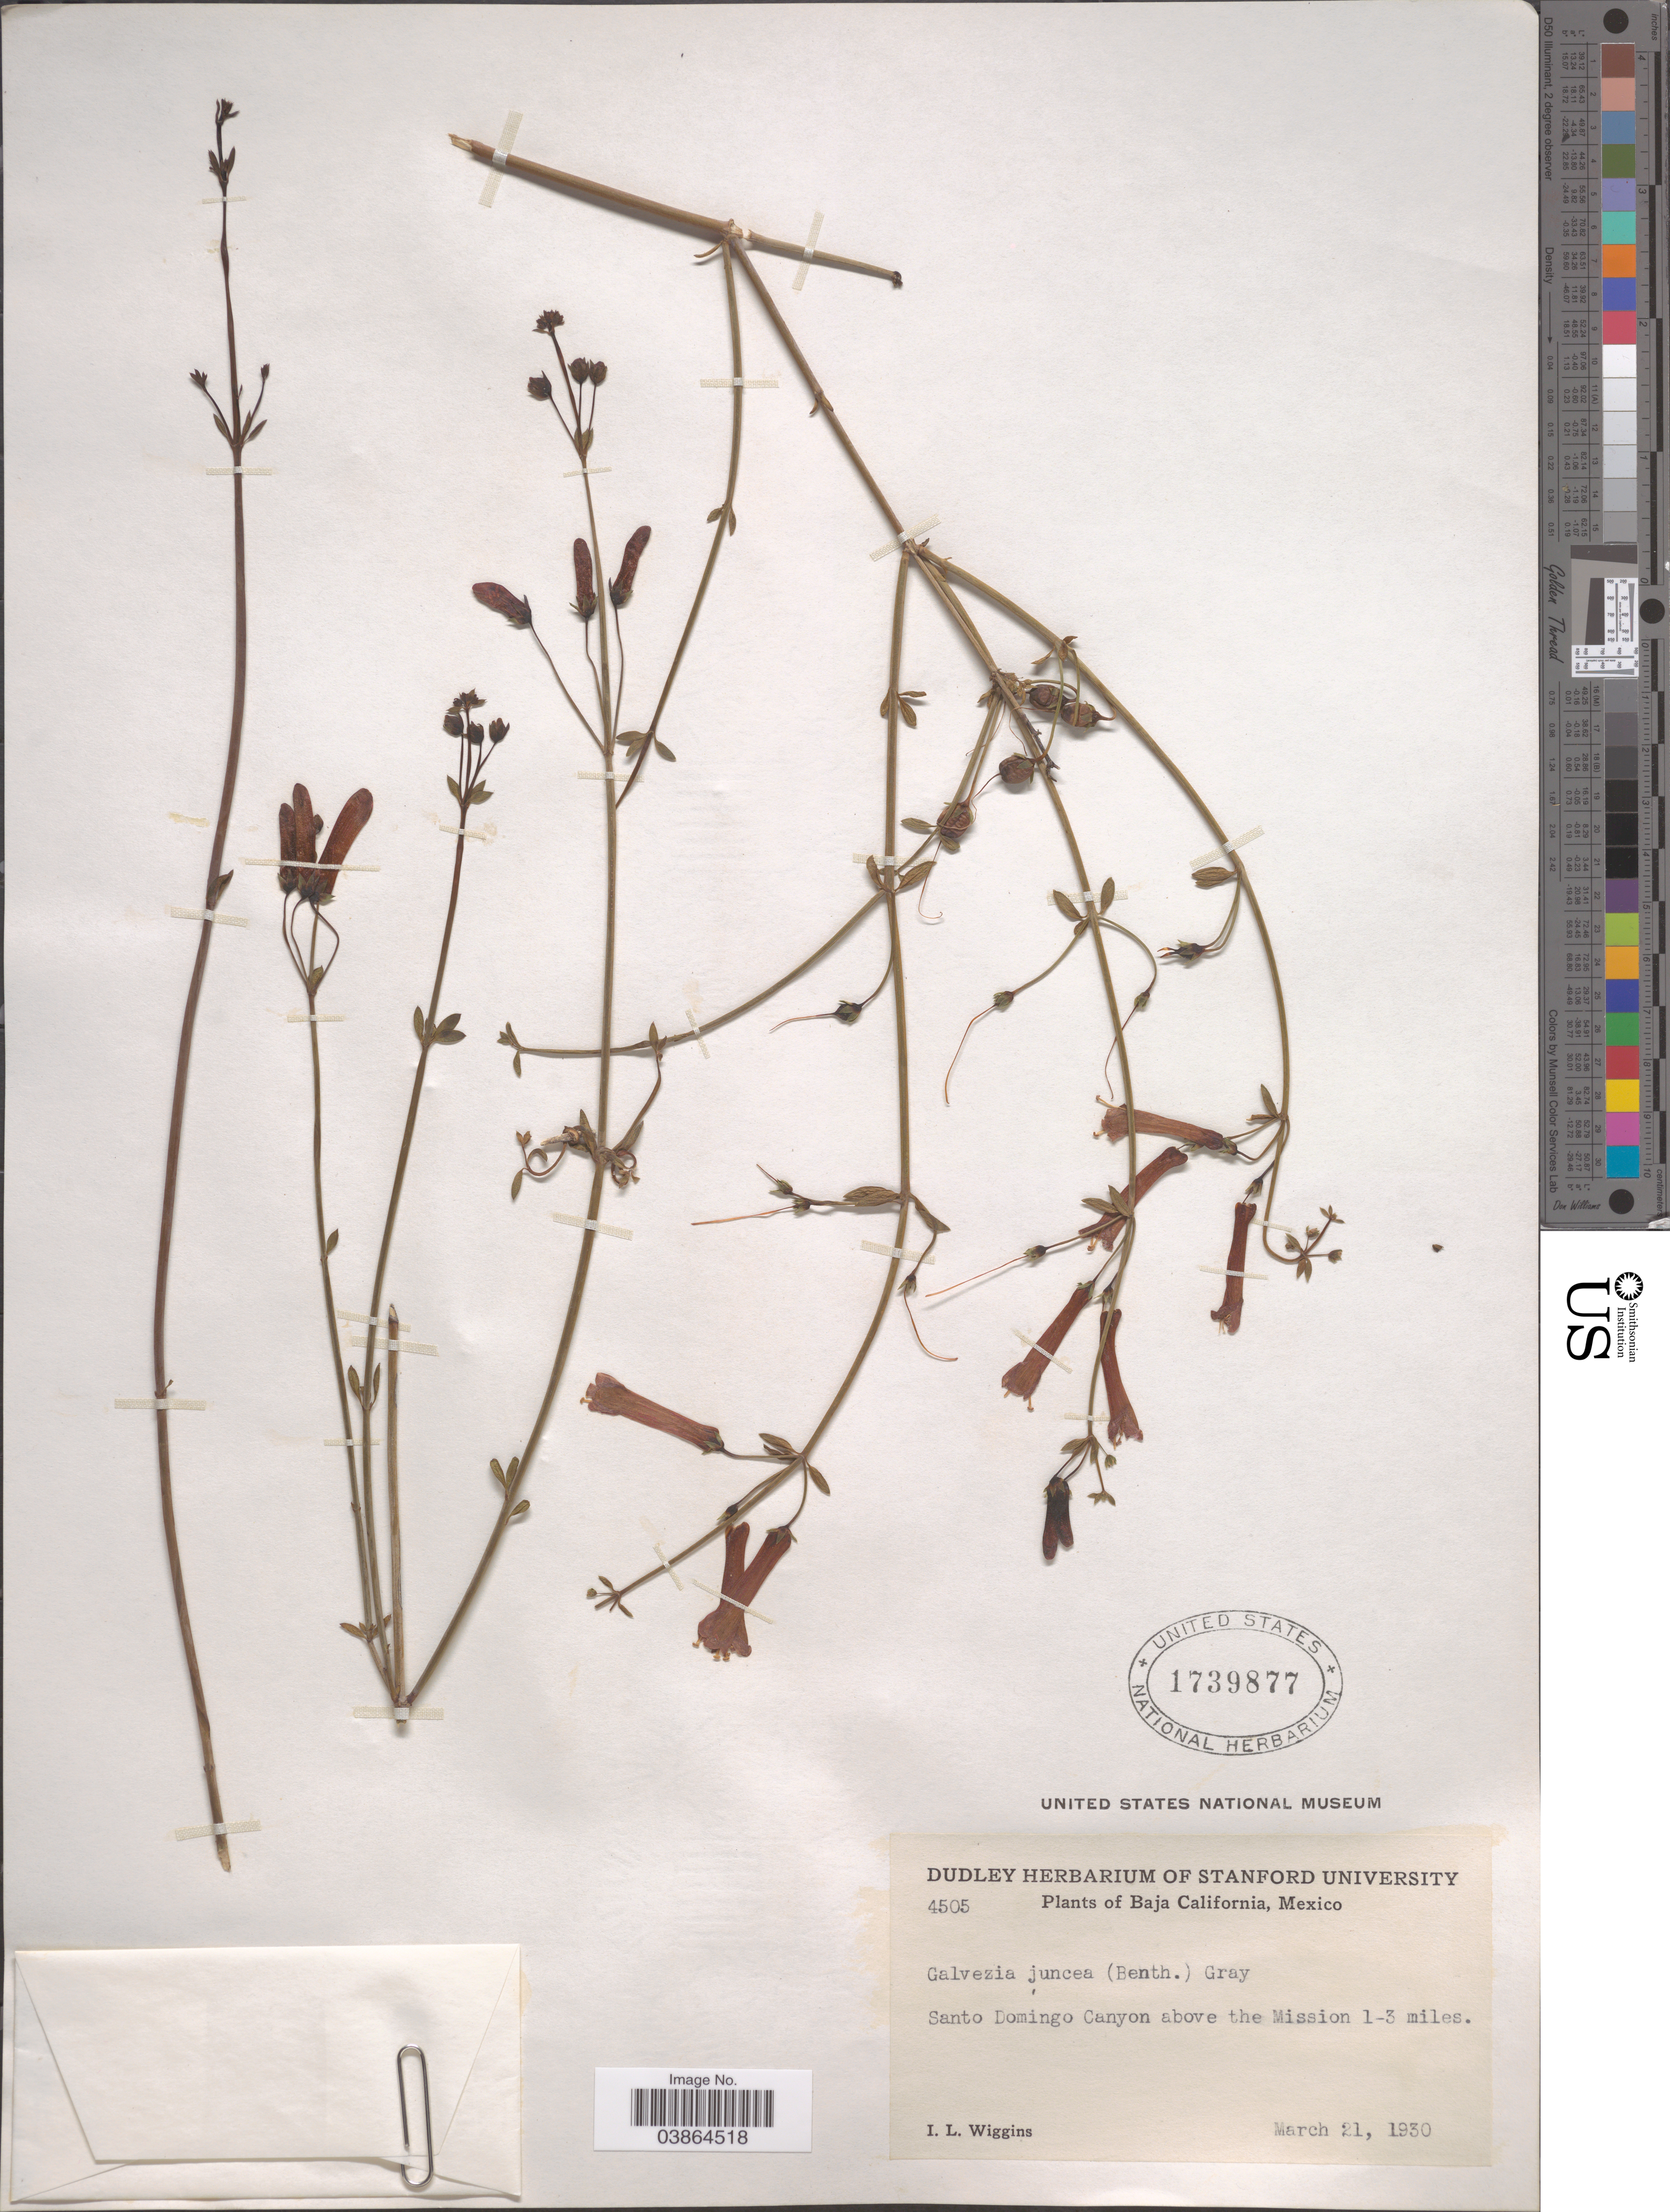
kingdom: Plantae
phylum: Tracheophyta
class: Magnoliopsida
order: Lamiales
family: Plantaginaceae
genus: Gambelia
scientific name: Gambelia juncea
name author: (Benth.) D.A. Sutton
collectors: I. L. Wiggins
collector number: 4505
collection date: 1930-03-21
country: Mexico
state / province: Baja California Sur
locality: Santo Domingo Canyon above the Mission 1-3 miles.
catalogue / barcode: US 1739877